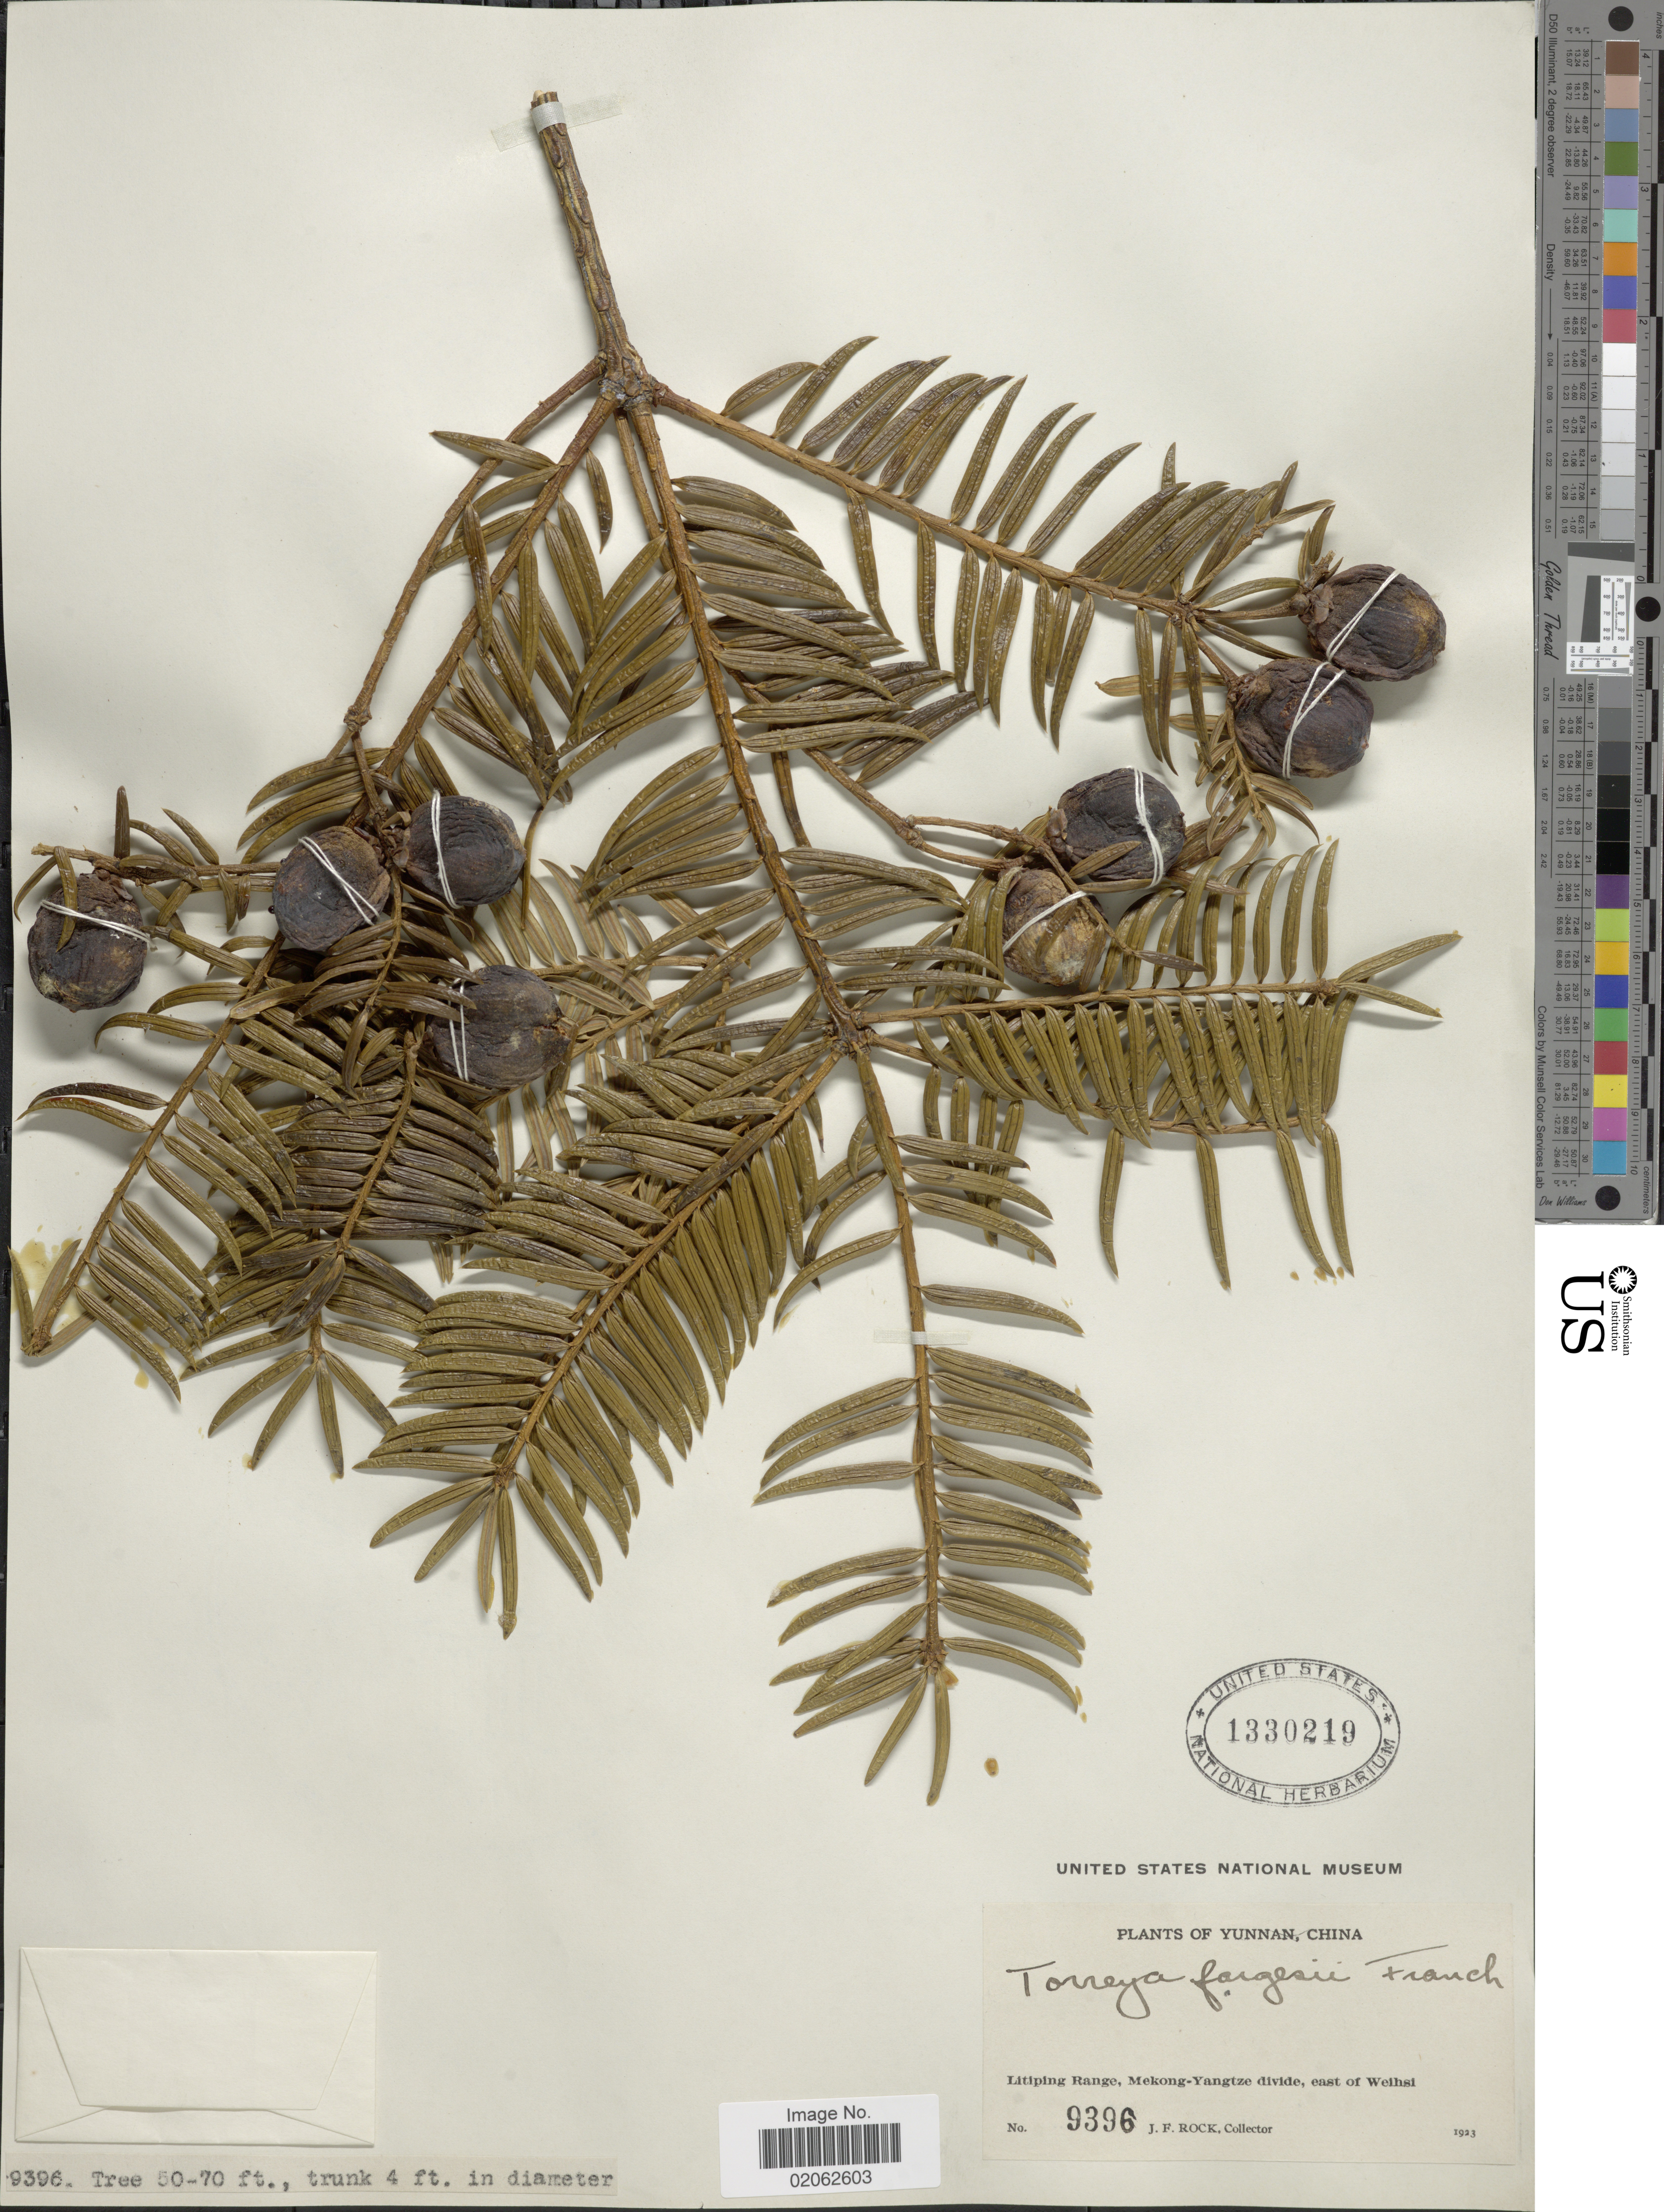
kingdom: Plantae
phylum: Tracheophyta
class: Pinopsida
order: Pinales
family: Taxaceae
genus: Torreya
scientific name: Torreya fargesii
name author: Franch.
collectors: J. Rock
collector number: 9396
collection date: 1923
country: China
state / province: Yunnan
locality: Litiping Range, Mekong-Yangtze divide, east of Weishi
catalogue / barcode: US 1330219